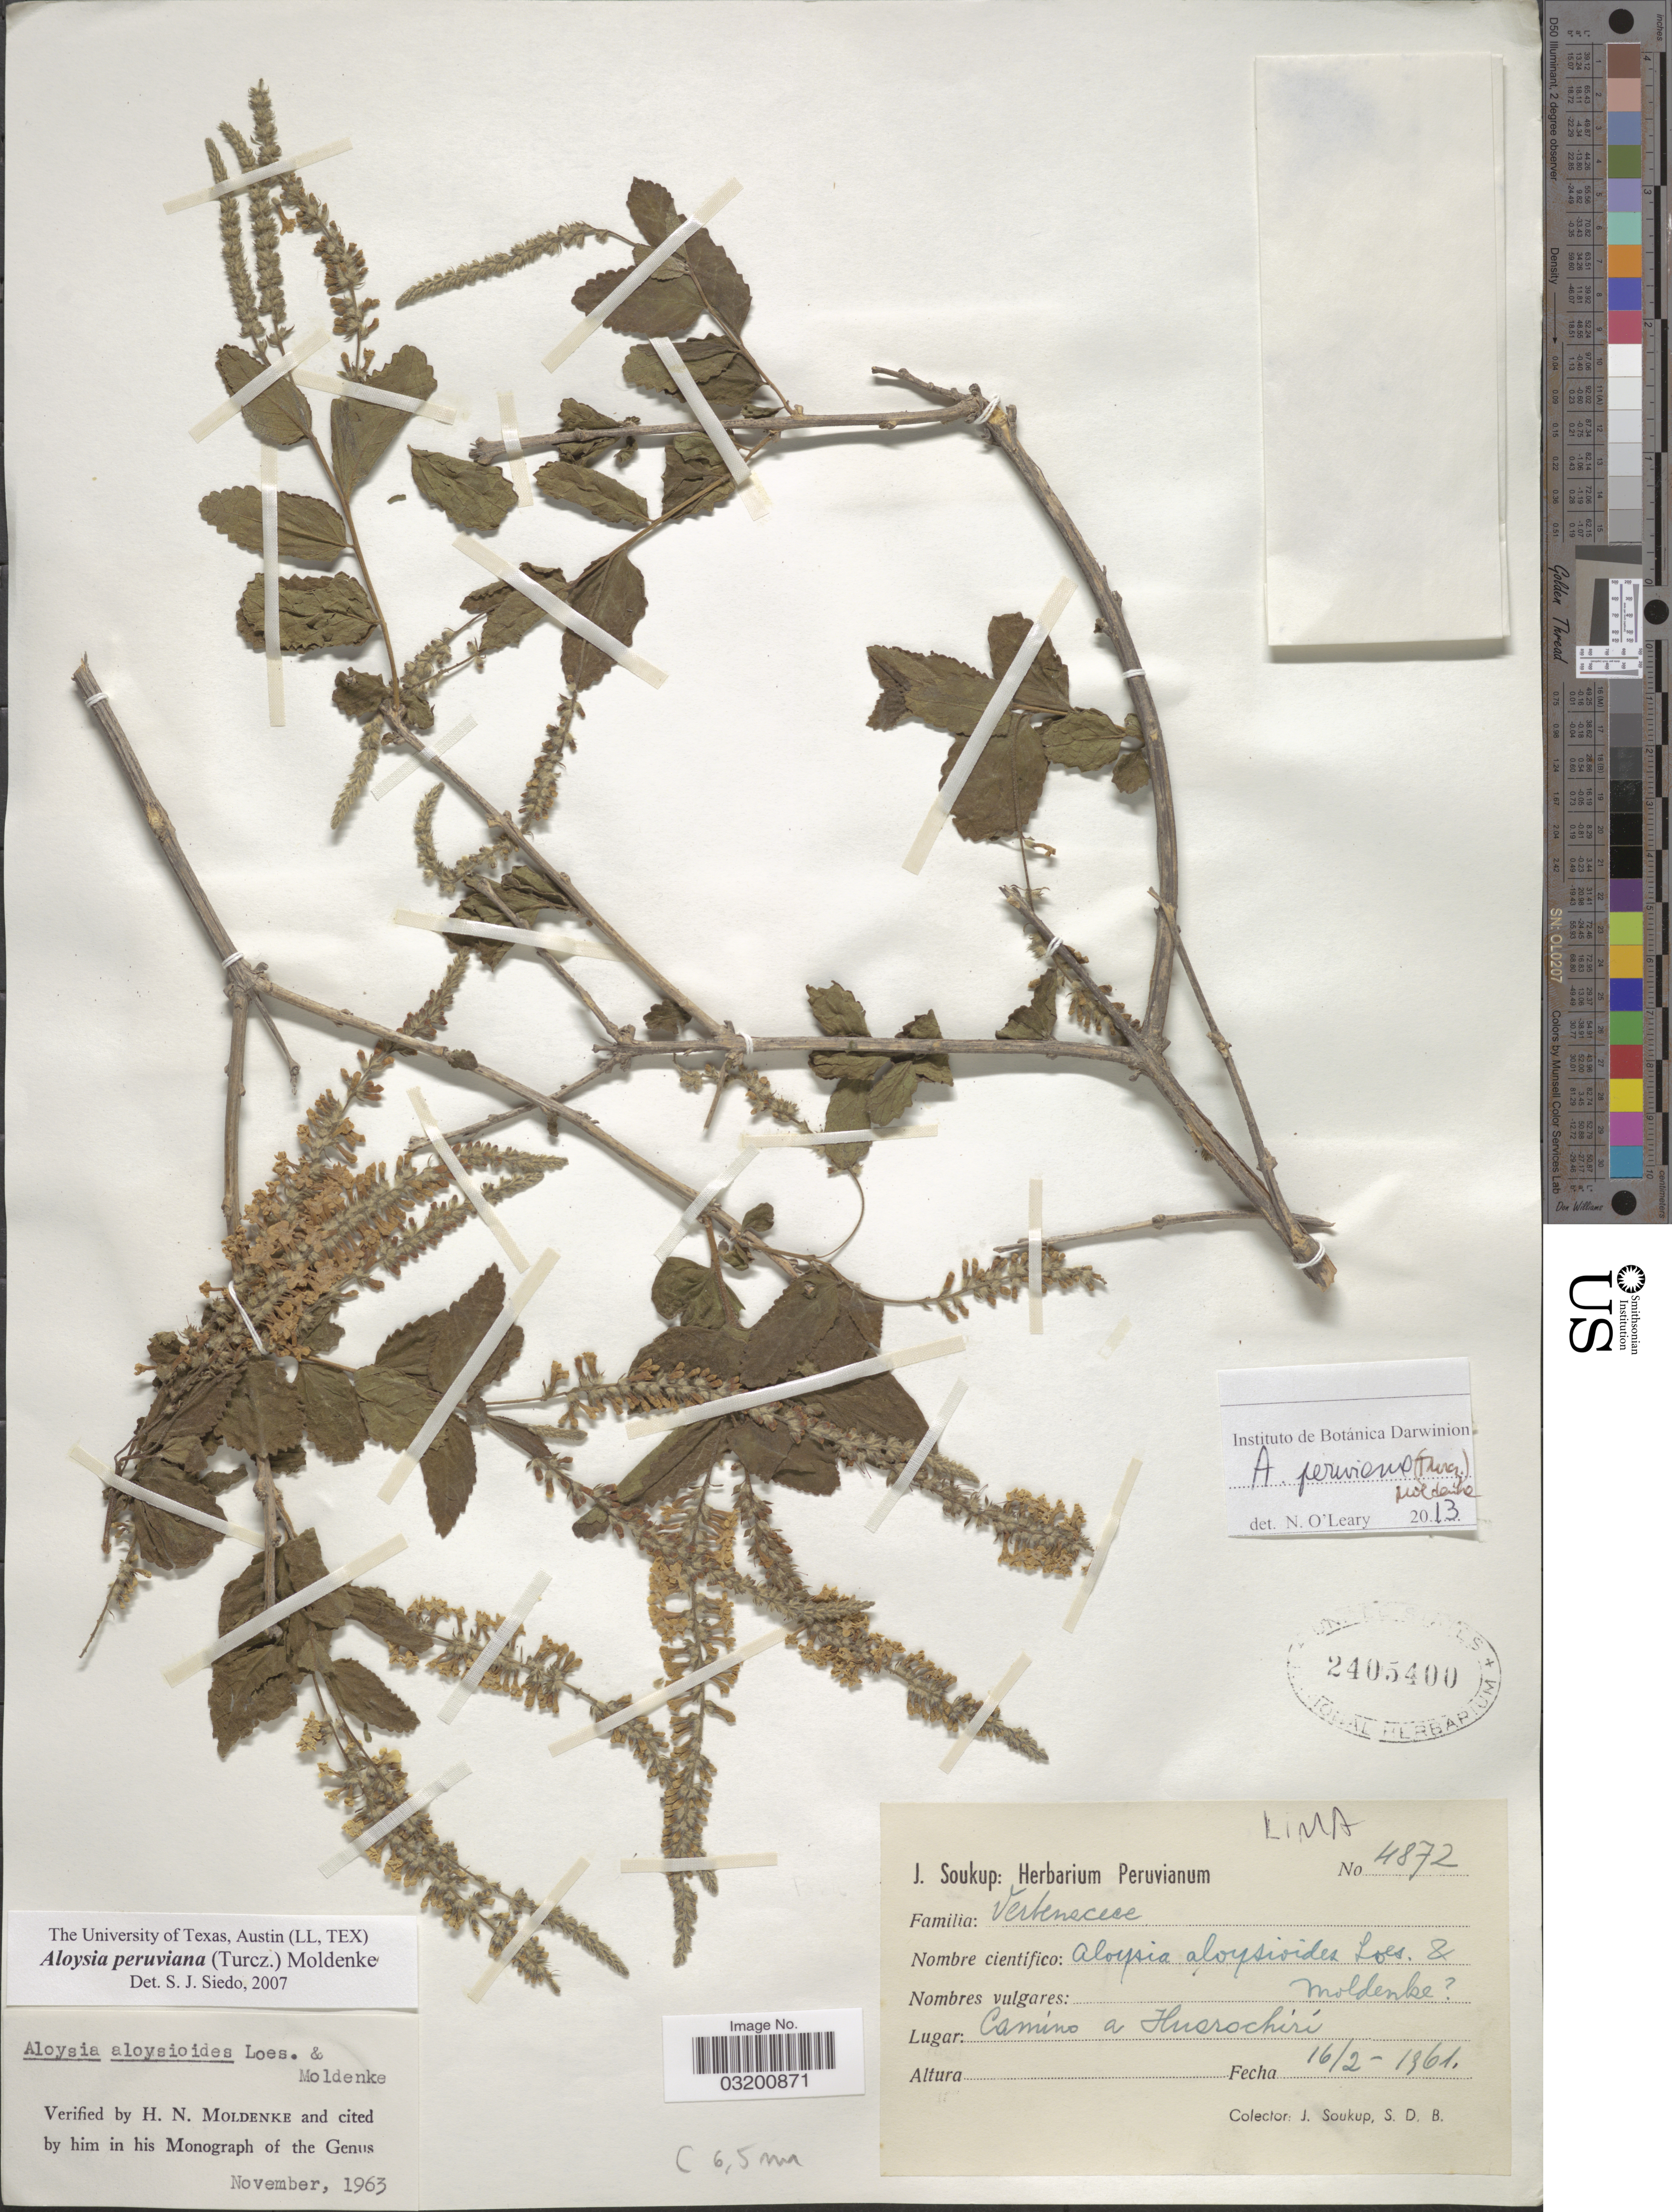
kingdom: Plantae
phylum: Tracheophyta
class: Magnoliopsida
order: Lamiales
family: Verbenaceae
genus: Aloysia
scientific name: Aloysia peruviana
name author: (Turcz.) Moldenke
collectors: J. Soukup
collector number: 4872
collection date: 1961-02-16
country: Peru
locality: Camino a Huarochiri.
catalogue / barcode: US 2405400